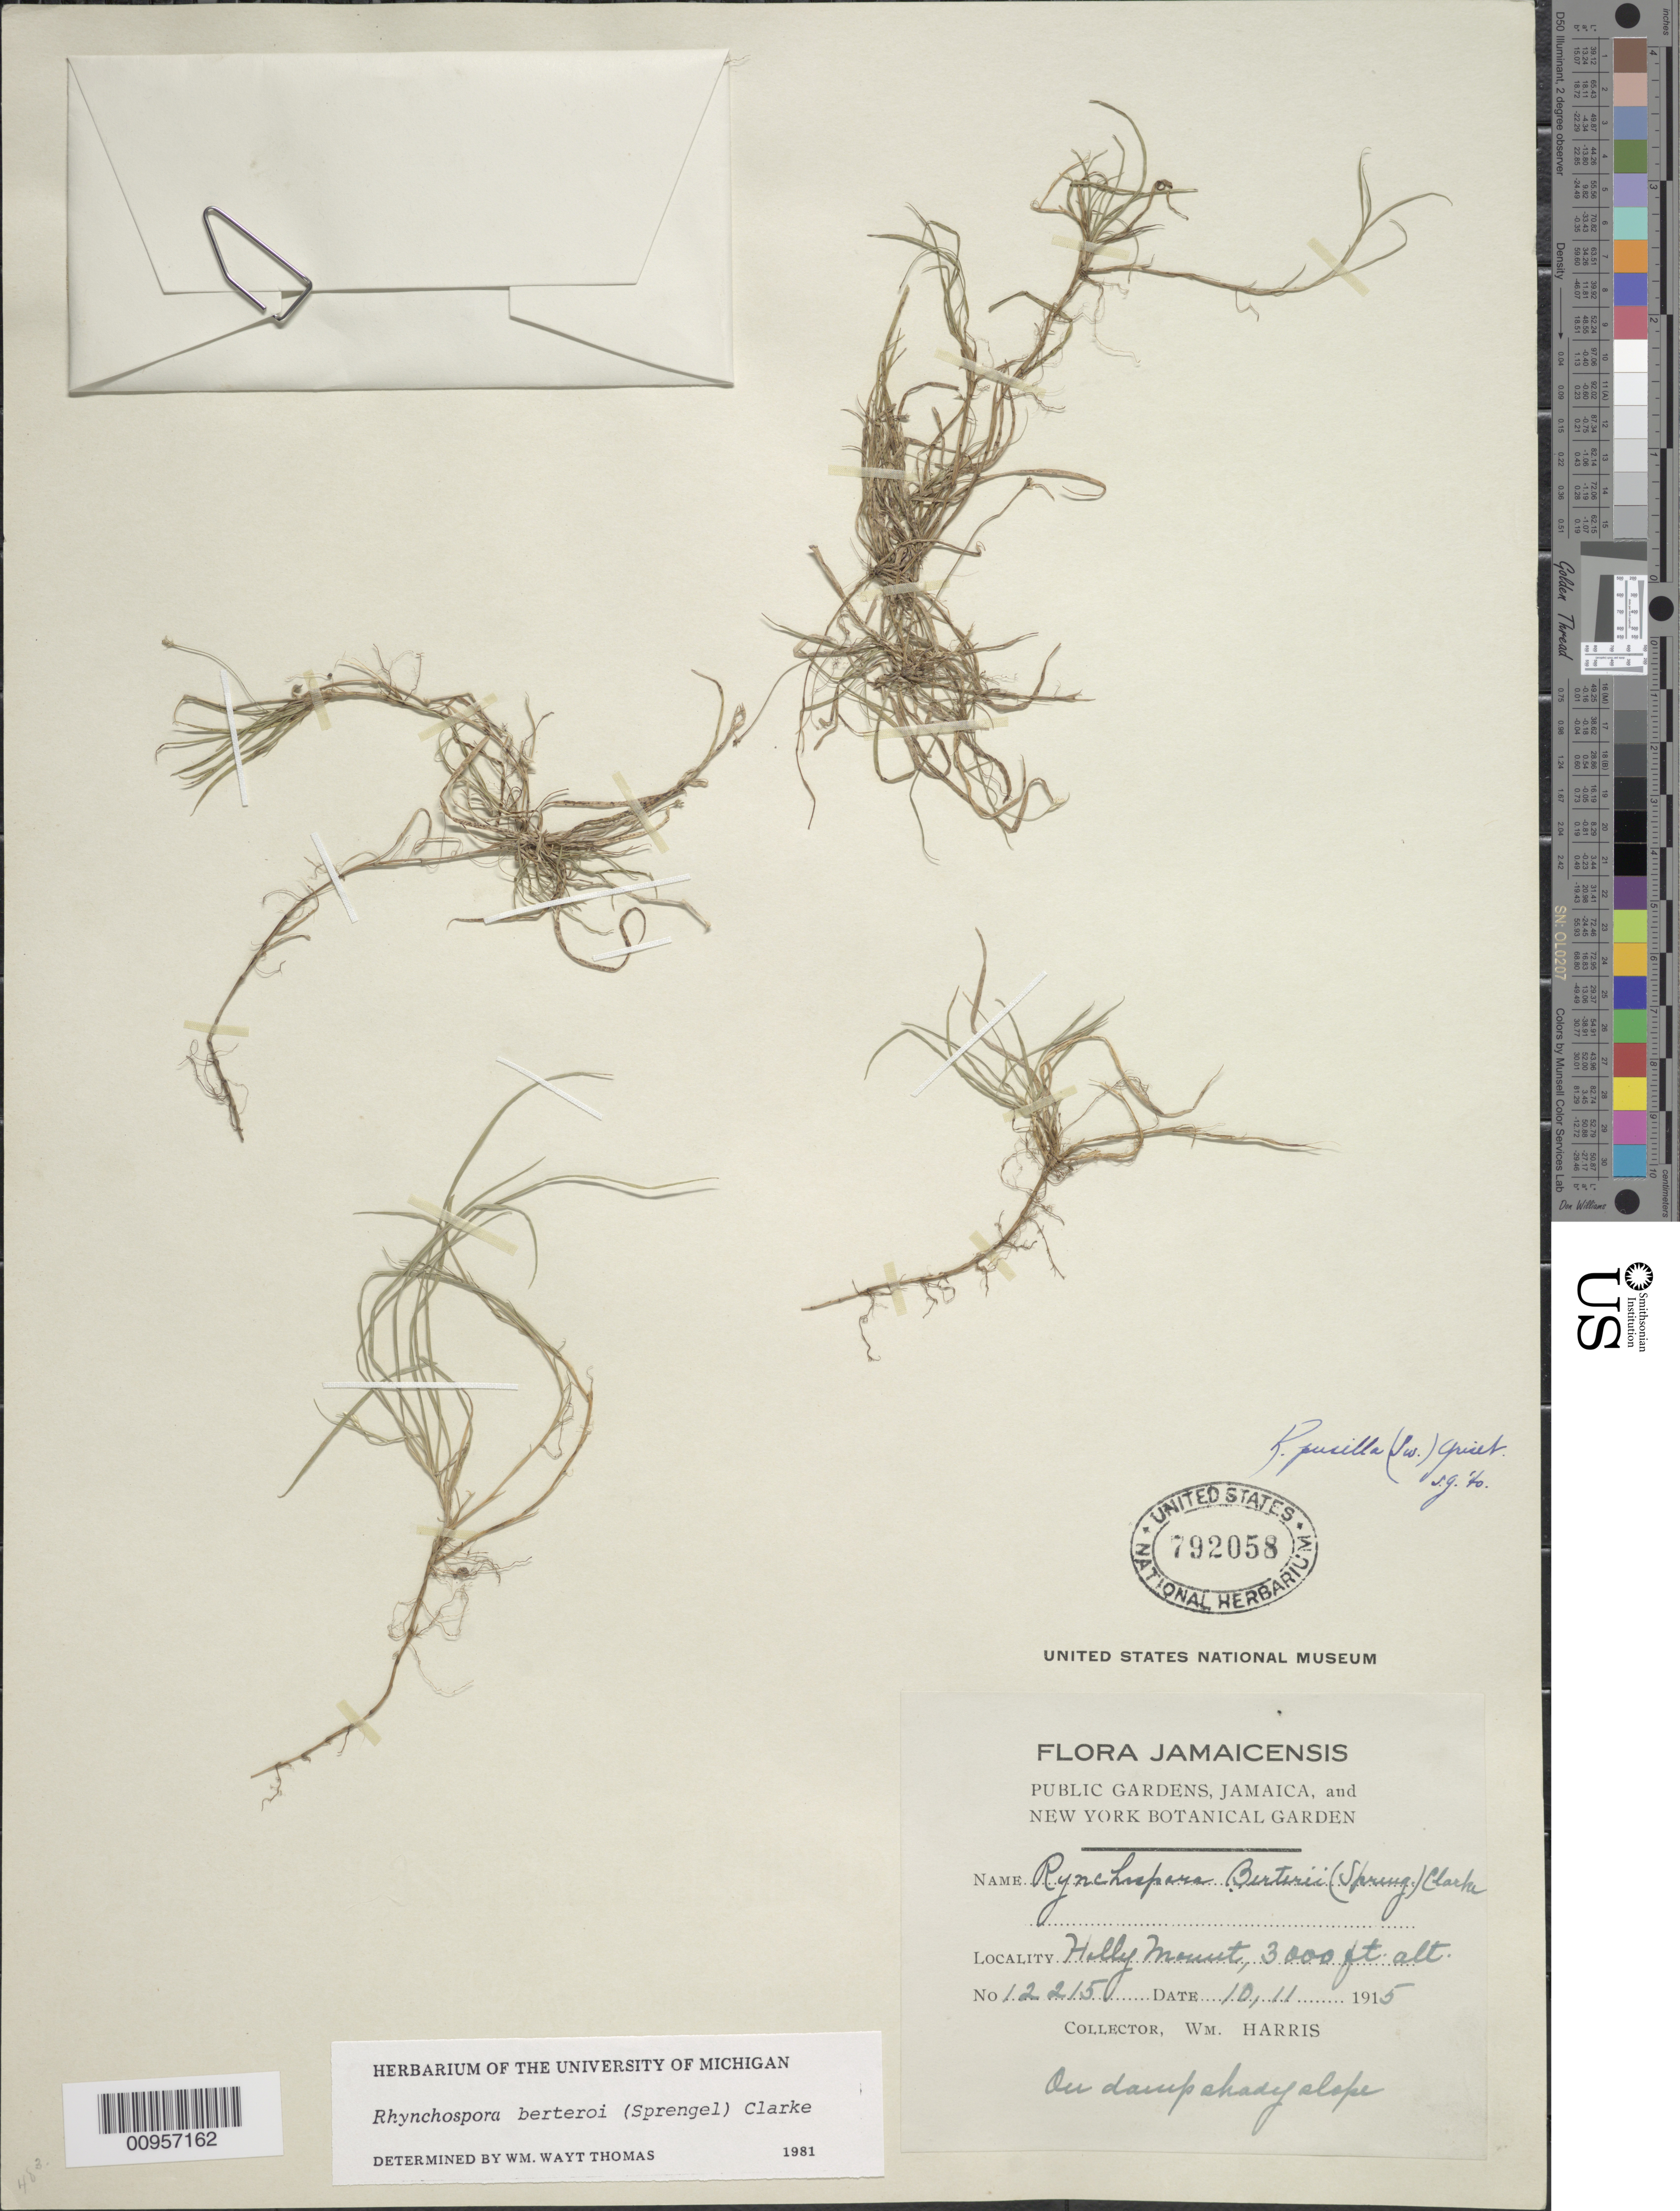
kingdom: Plantae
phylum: Tracheophyta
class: Liliopsida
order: Poales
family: Cyperaceae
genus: Rhynchospora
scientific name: Rhynchospora berteroi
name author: (Spreng.) C.B. Clarke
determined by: Thomas, W. W., (NY), New York Botanical Garden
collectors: W. H. Harris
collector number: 12215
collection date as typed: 10 Nov 1915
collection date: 1915-11-10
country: Jamaica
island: Jamaica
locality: Holly Mount, slope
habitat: On damp shady slope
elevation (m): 914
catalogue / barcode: US 792058